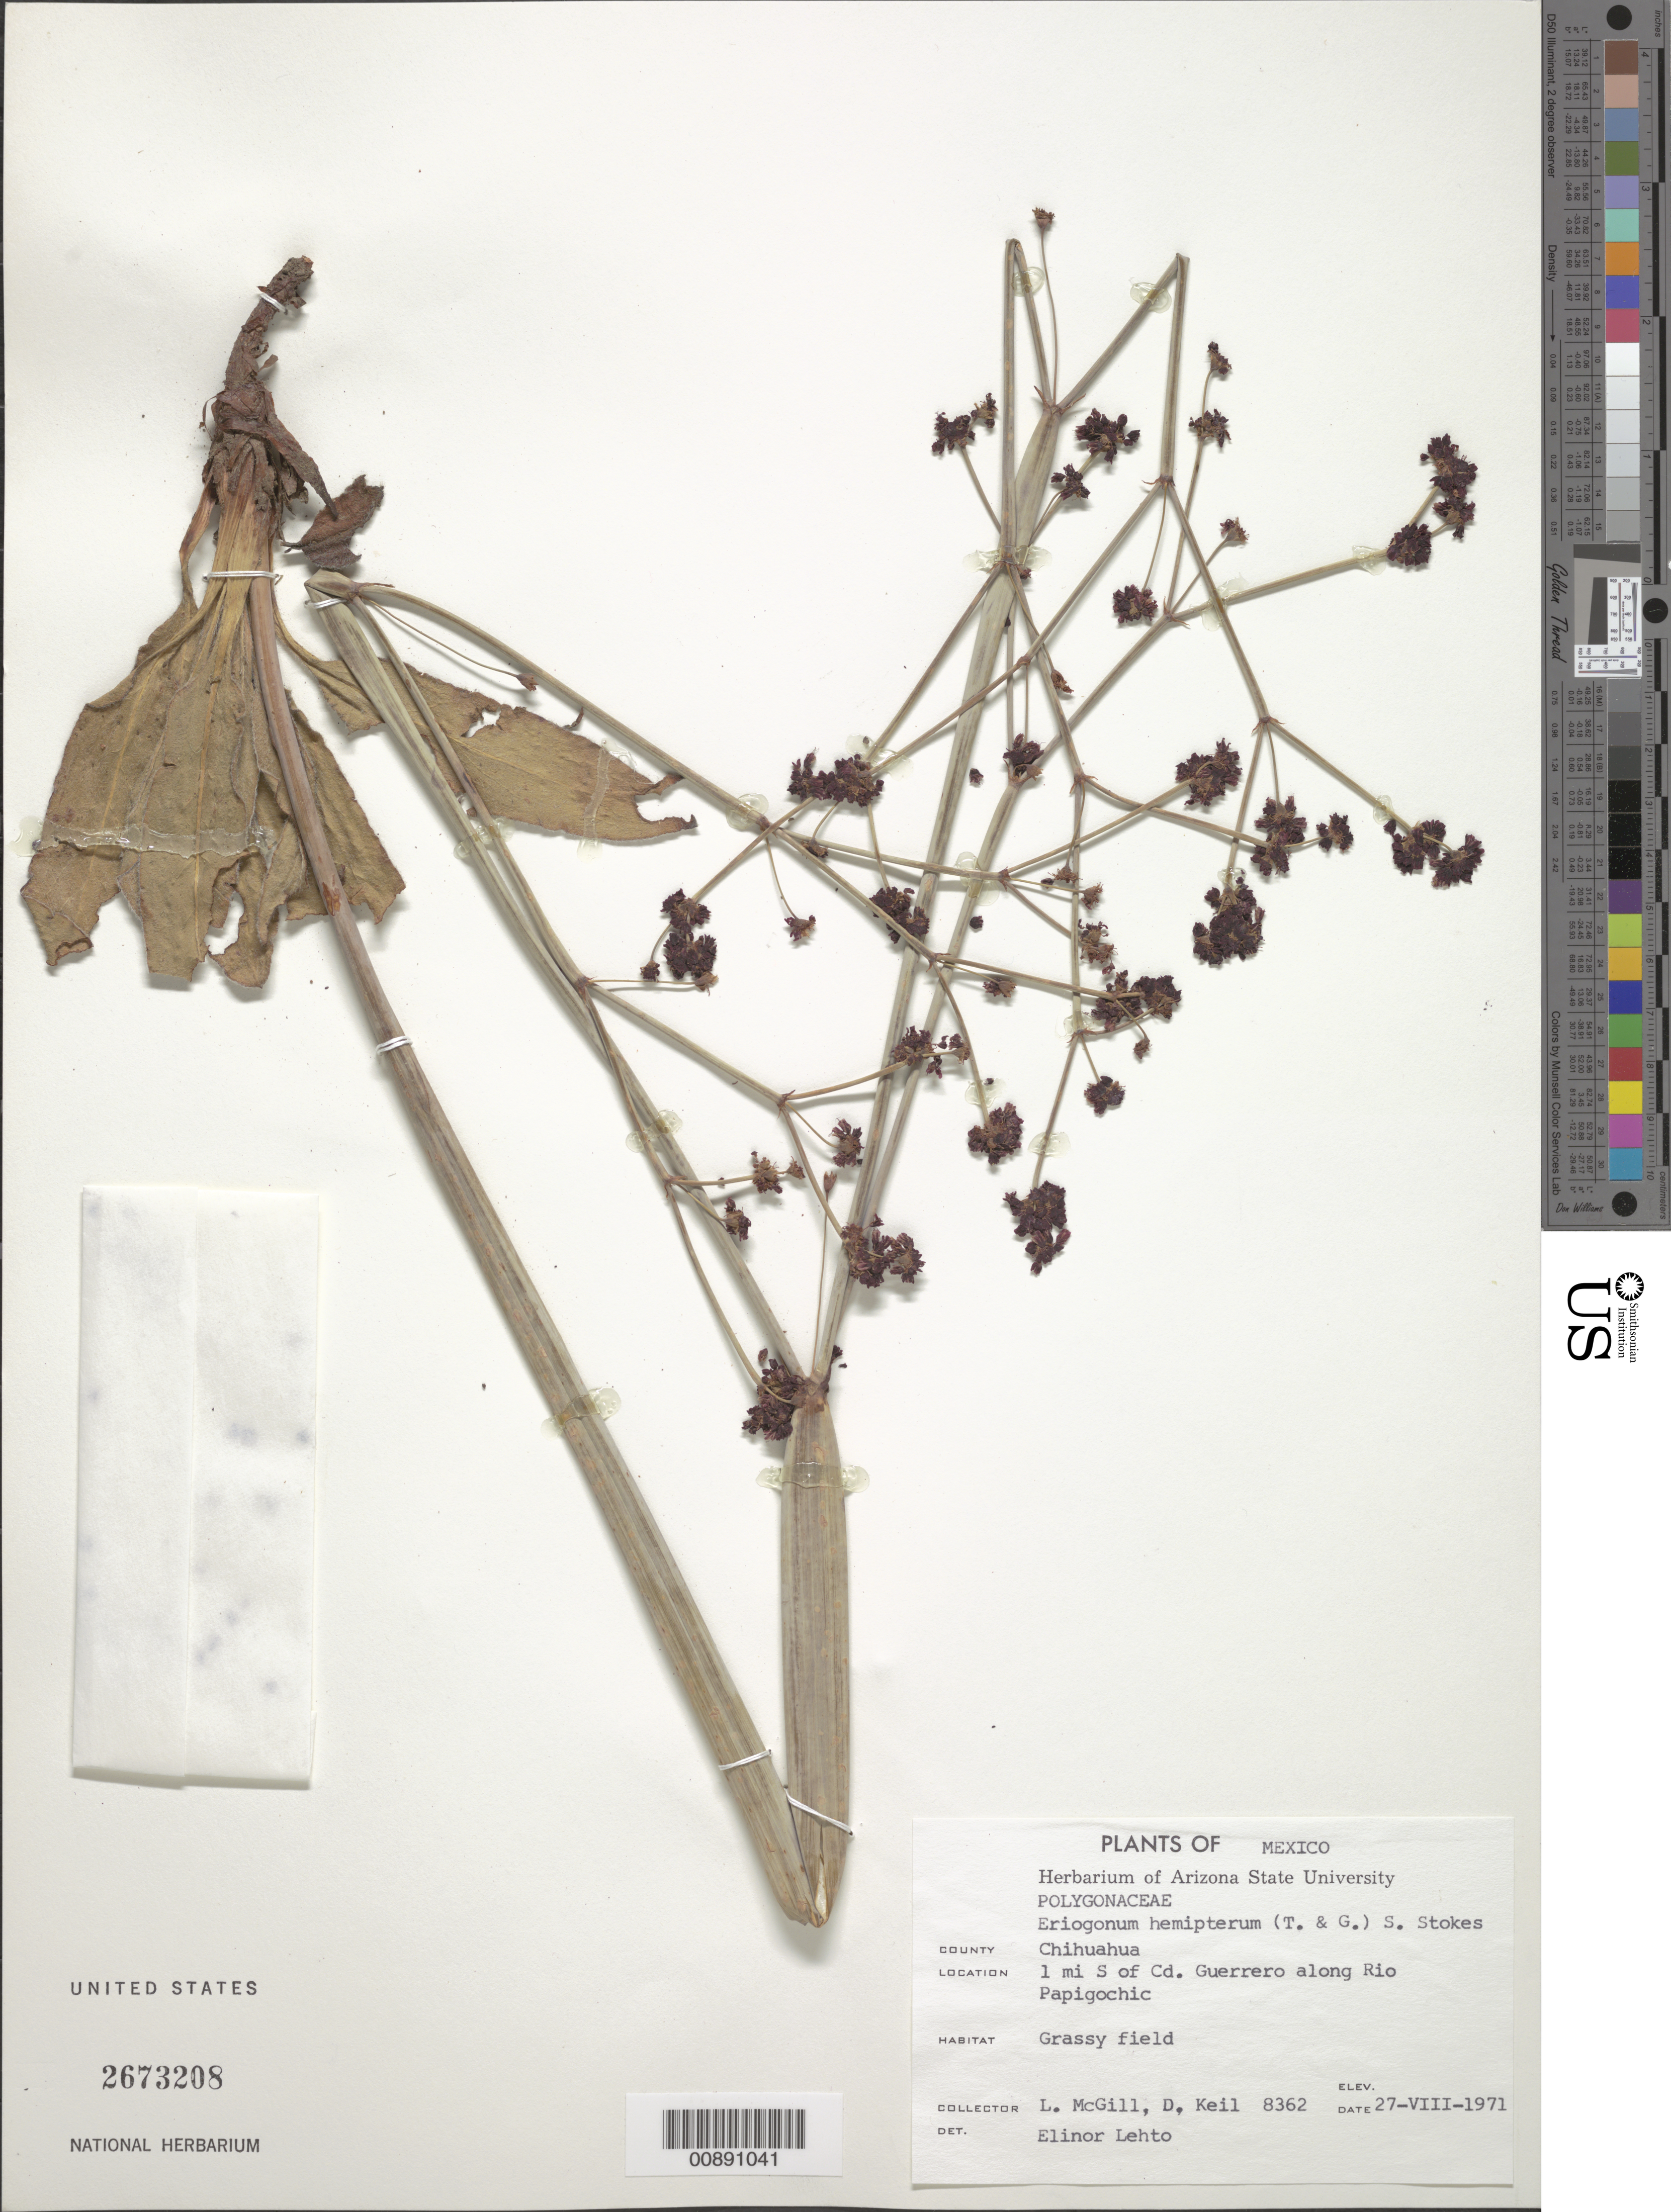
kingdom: Plantae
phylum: Tracheophyta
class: Magnoliopsida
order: Caryophyllales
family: Polygonaceae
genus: Eriogonum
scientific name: Eriogonum hemipterum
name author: (Torr.) S. Stokes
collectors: L. McGill & D. J. Keil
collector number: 8362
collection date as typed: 27 Aug 1971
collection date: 1971-08-27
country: Mexico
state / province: Chihuahua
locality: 1 mi. S of Cd. Guerrero along Río Papigochic. Chihuahua.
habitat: Grassy field.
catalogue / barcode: US 2673208